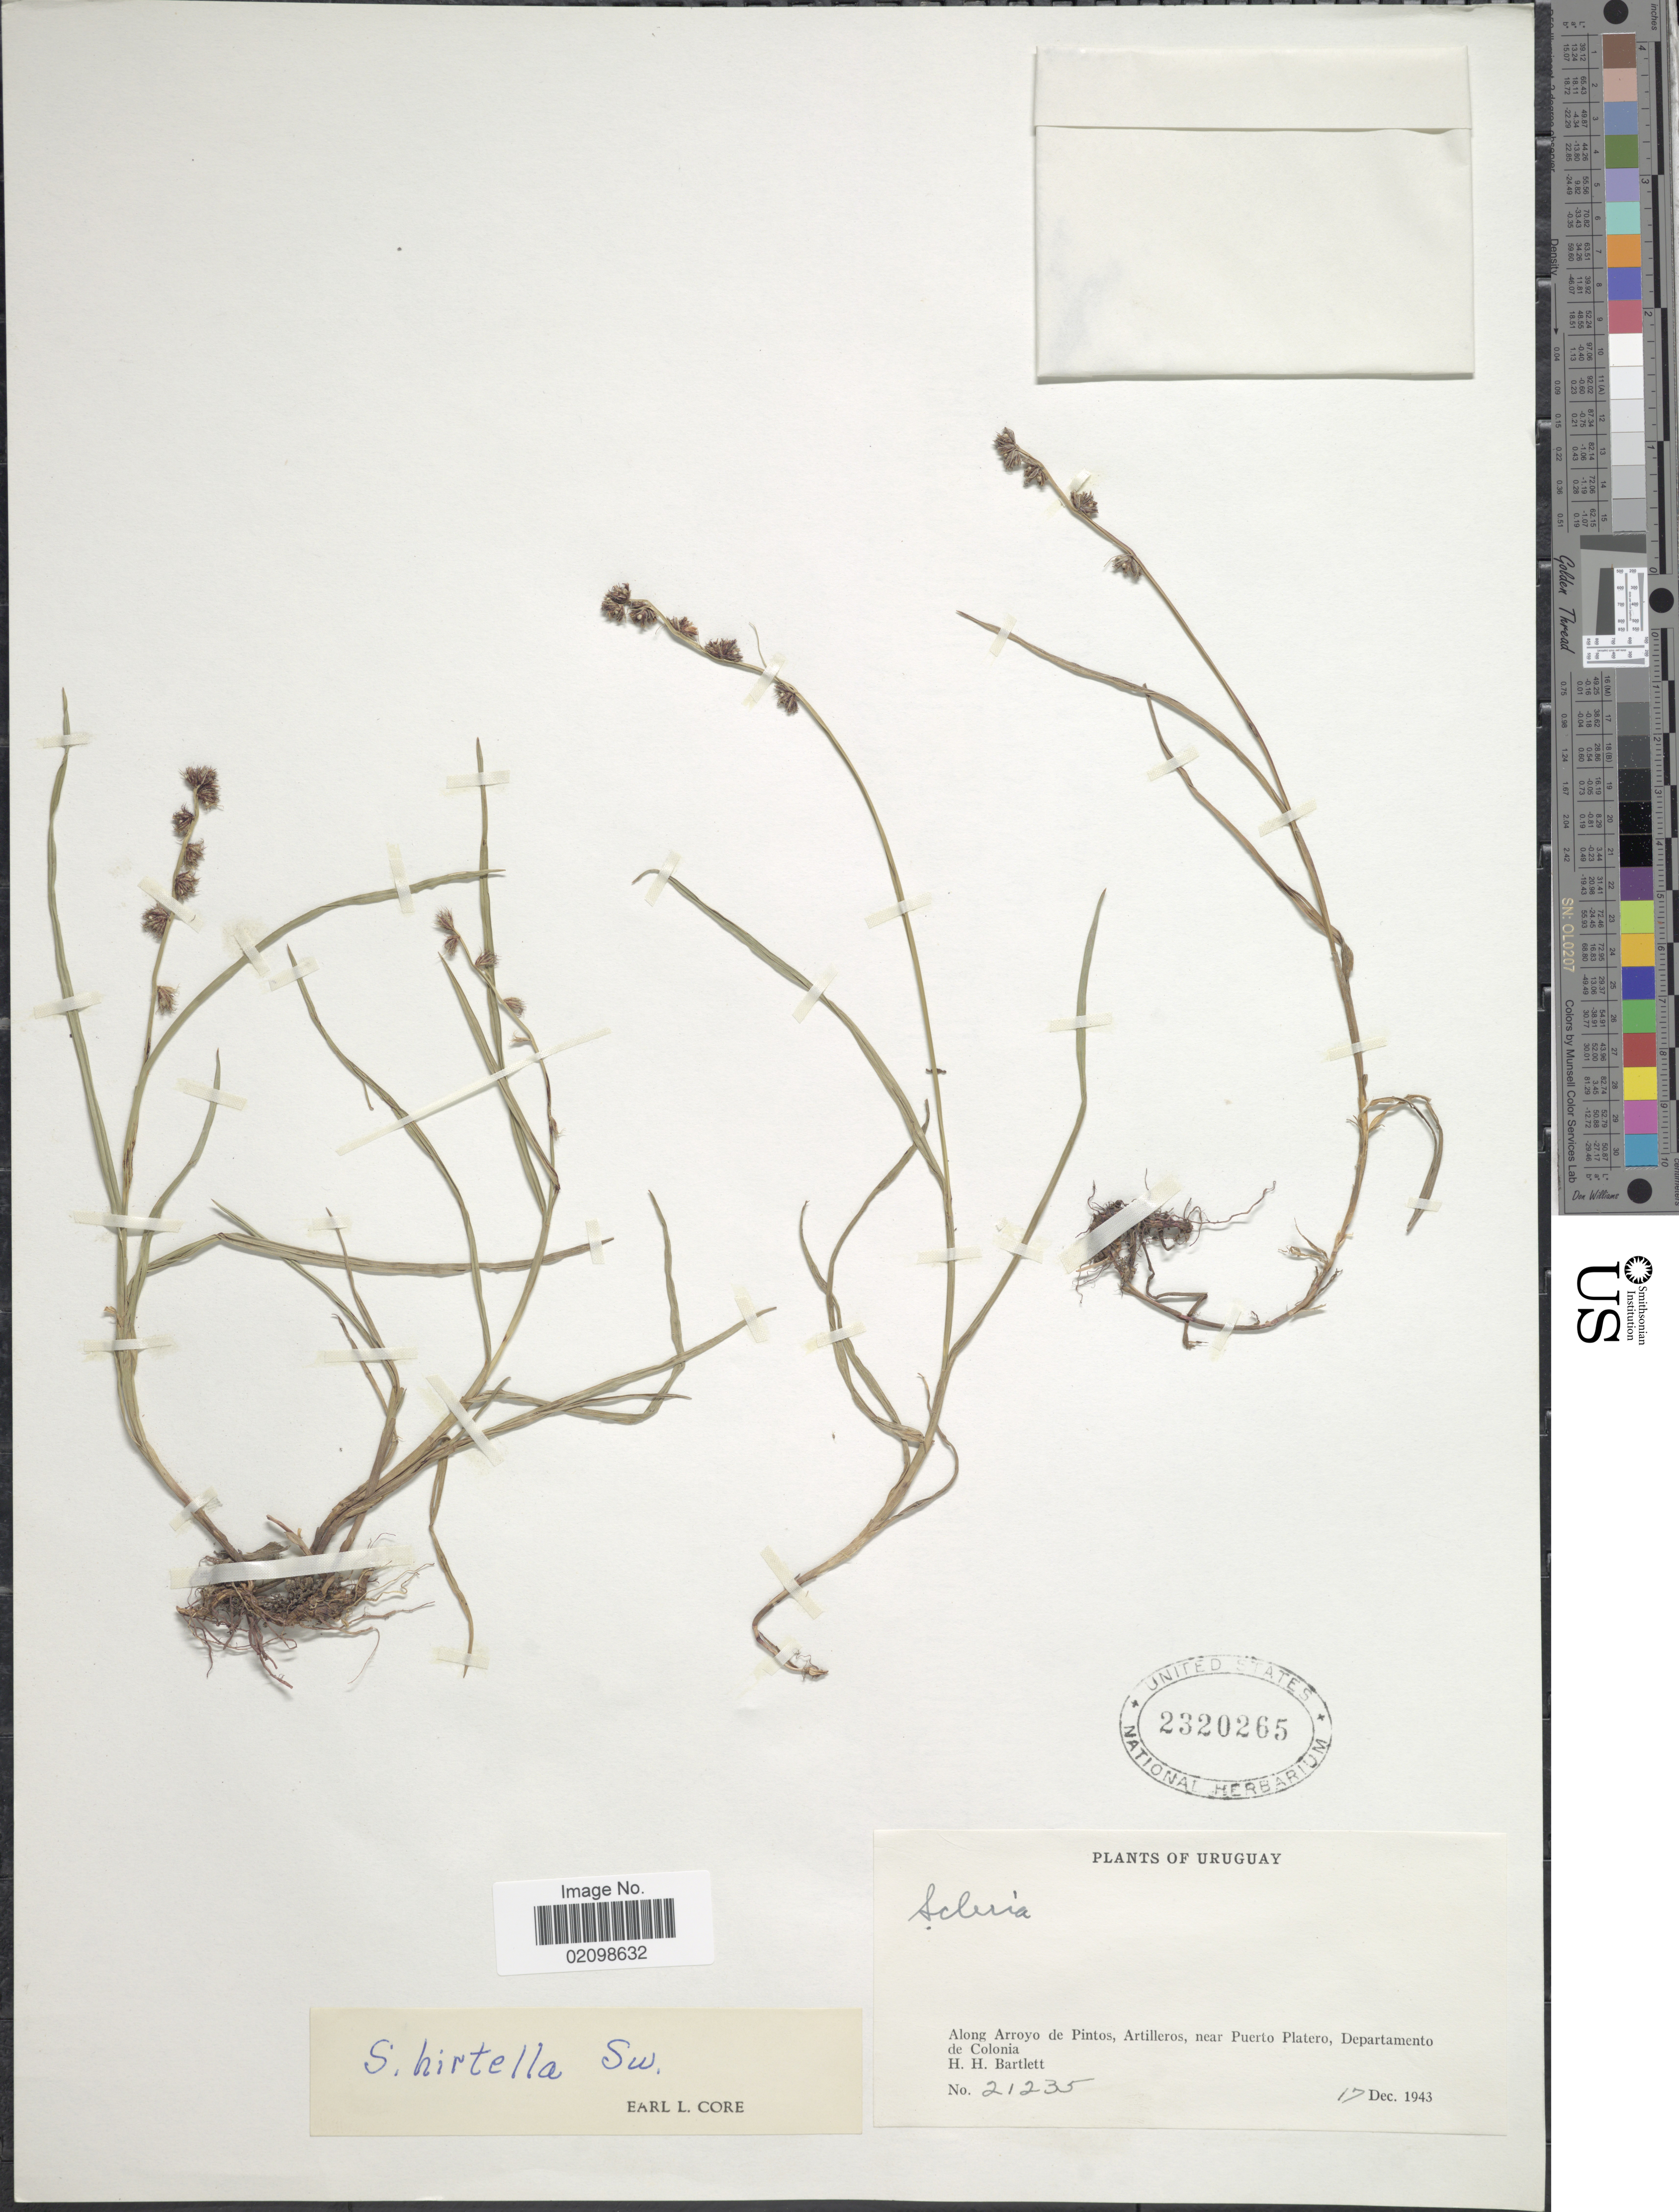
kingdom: Plantae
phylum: Tracheophyta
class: Liliopsida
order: Poales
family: Cyperaceae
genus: Scleria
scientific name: Scleria distans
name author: Poir.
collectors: H. H. Bartlett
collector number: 21235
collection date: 1943-12-17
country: Uruguay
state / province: Colonia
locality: Along Arroyo de Pintos, Artilleros, near Puerto Platero, Departamento de Colonia.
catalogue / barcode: US 2320265